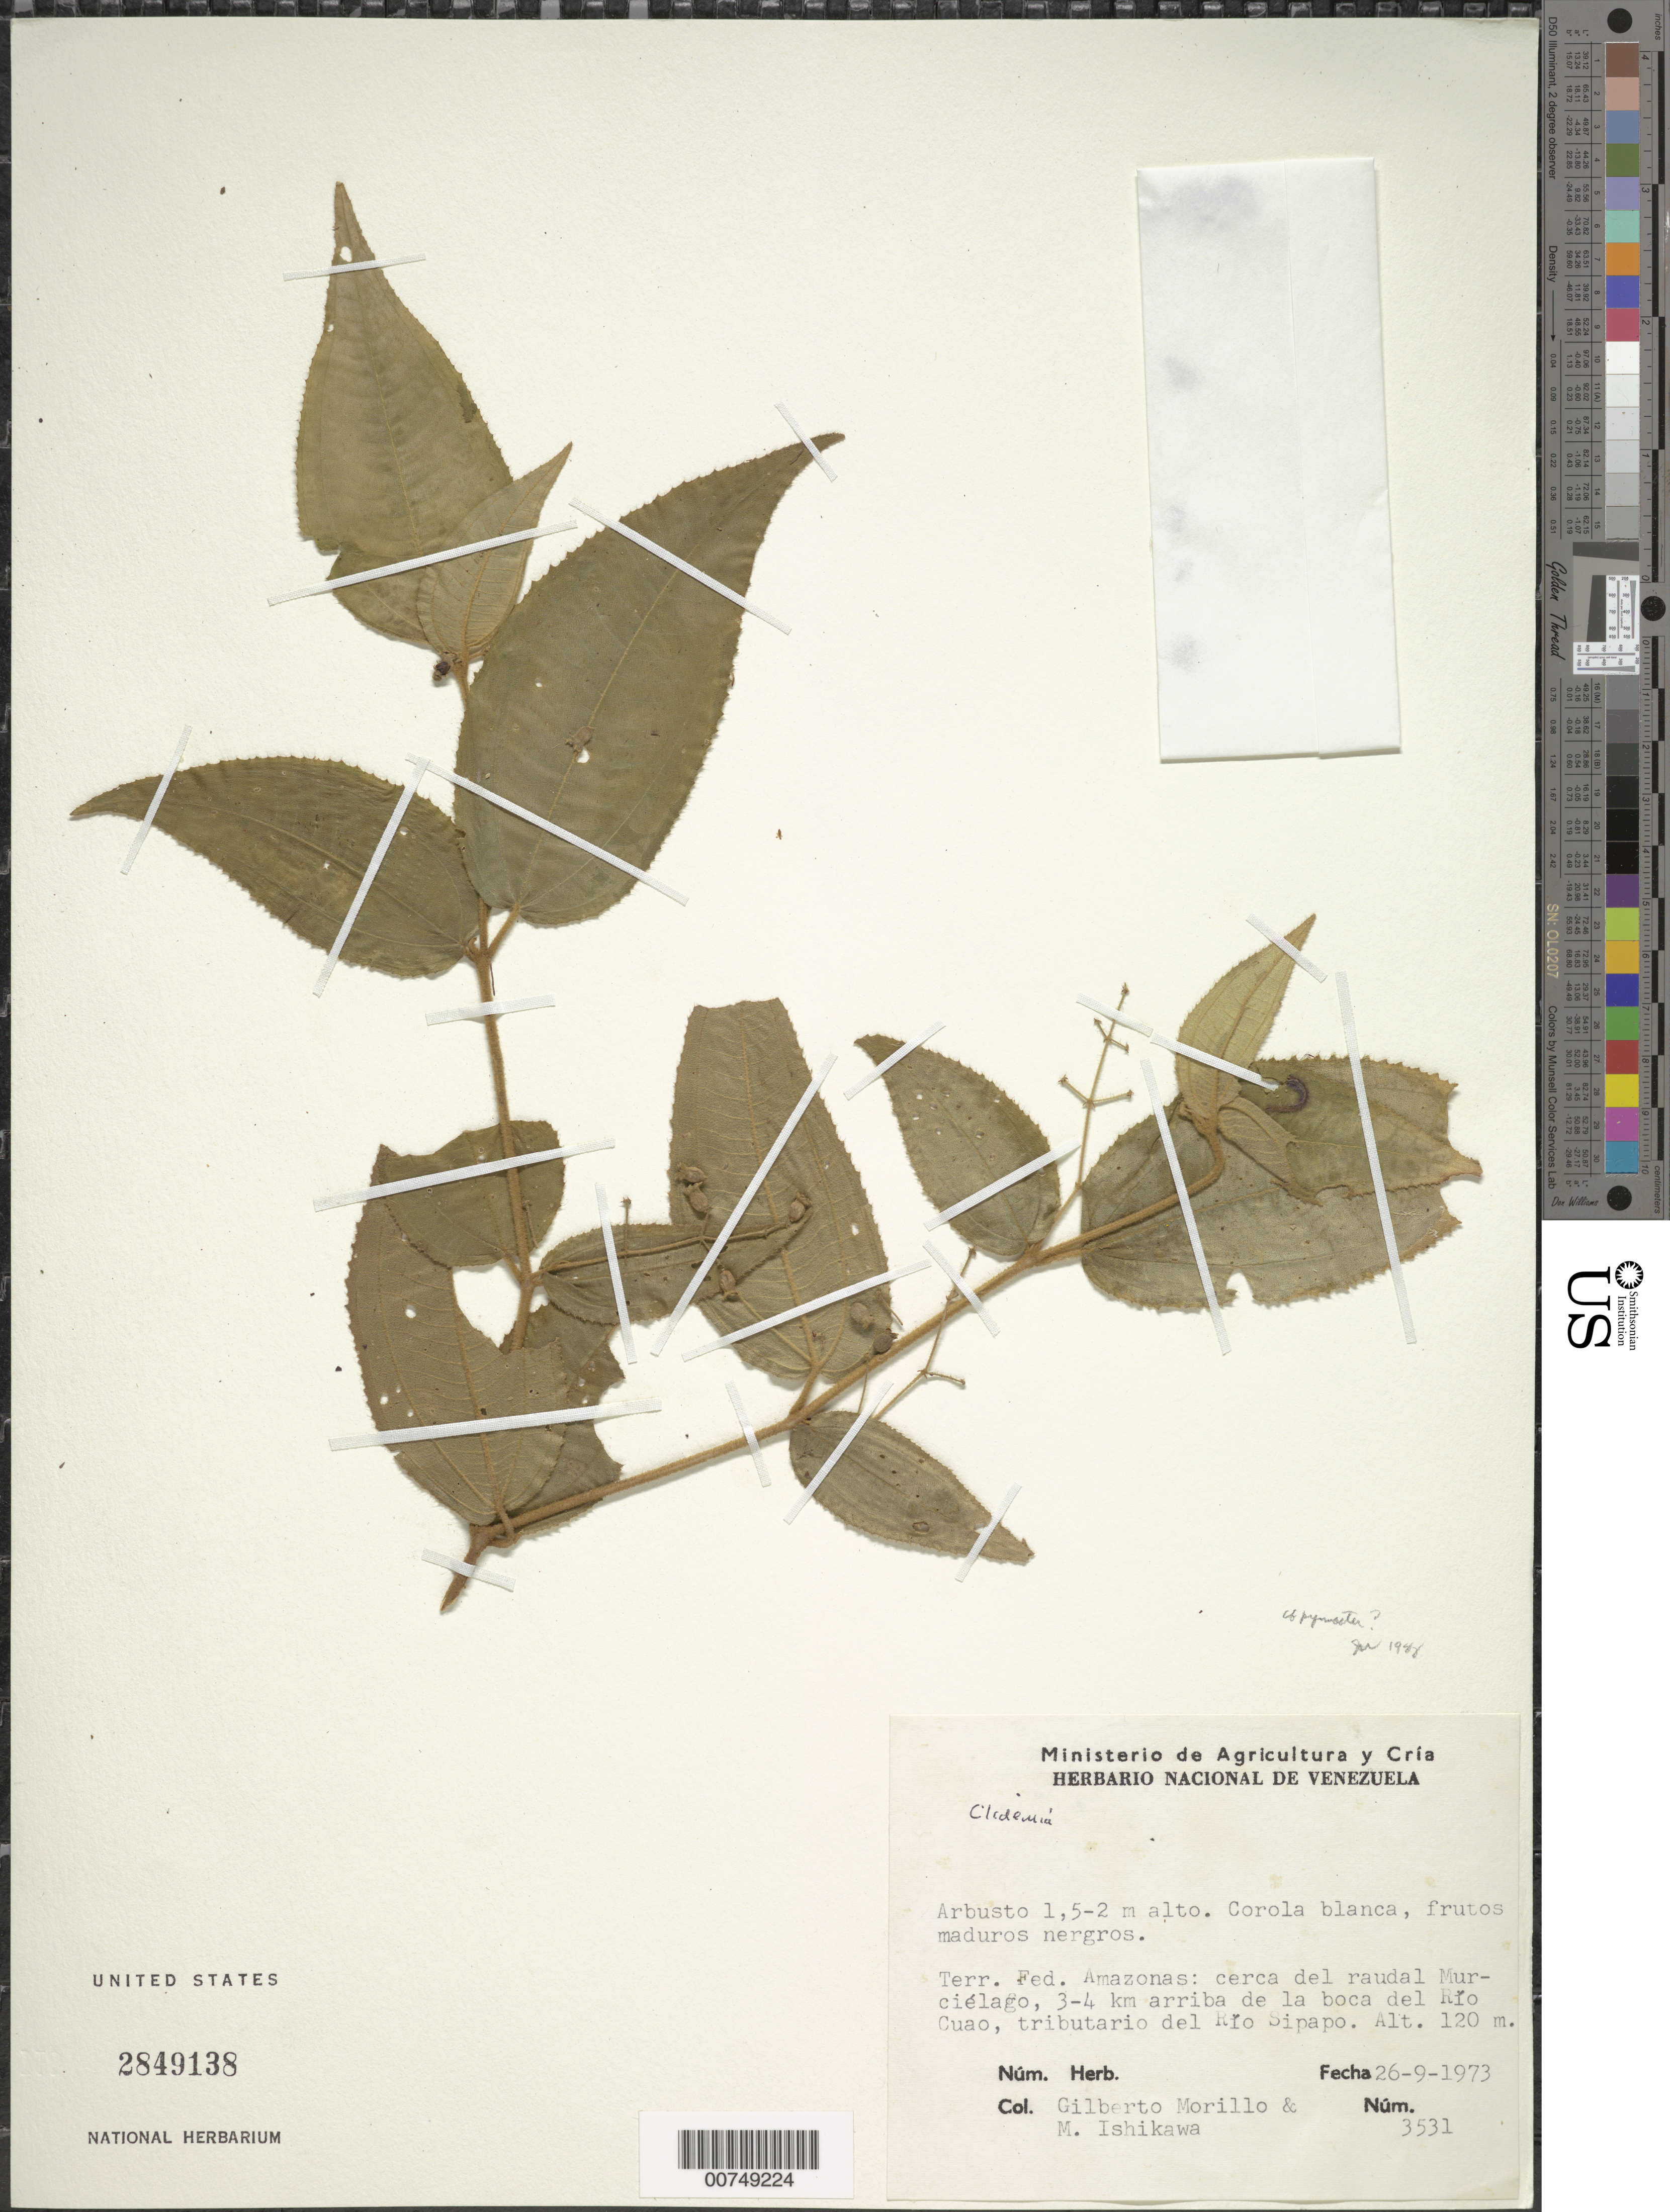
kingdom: Plantae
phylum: Tracheophyta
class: Magnoliopsida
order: Myrtales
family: Melastomataceae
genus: Miconia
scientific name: Miconia capillipes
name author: (Triana) Michelang.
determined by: Ferreira-Alves, R.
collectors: G. Morillo & M. Ishikawa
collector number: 3531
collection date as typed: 26-Sep-73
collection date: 1973-09-26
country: Venezuela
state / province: Amazonas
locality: Raudal Murcielago, 3-4 km arriba de la boca del Río Cuao, tributarío del Río Sipapo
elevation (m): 120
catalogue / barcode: US 2849138